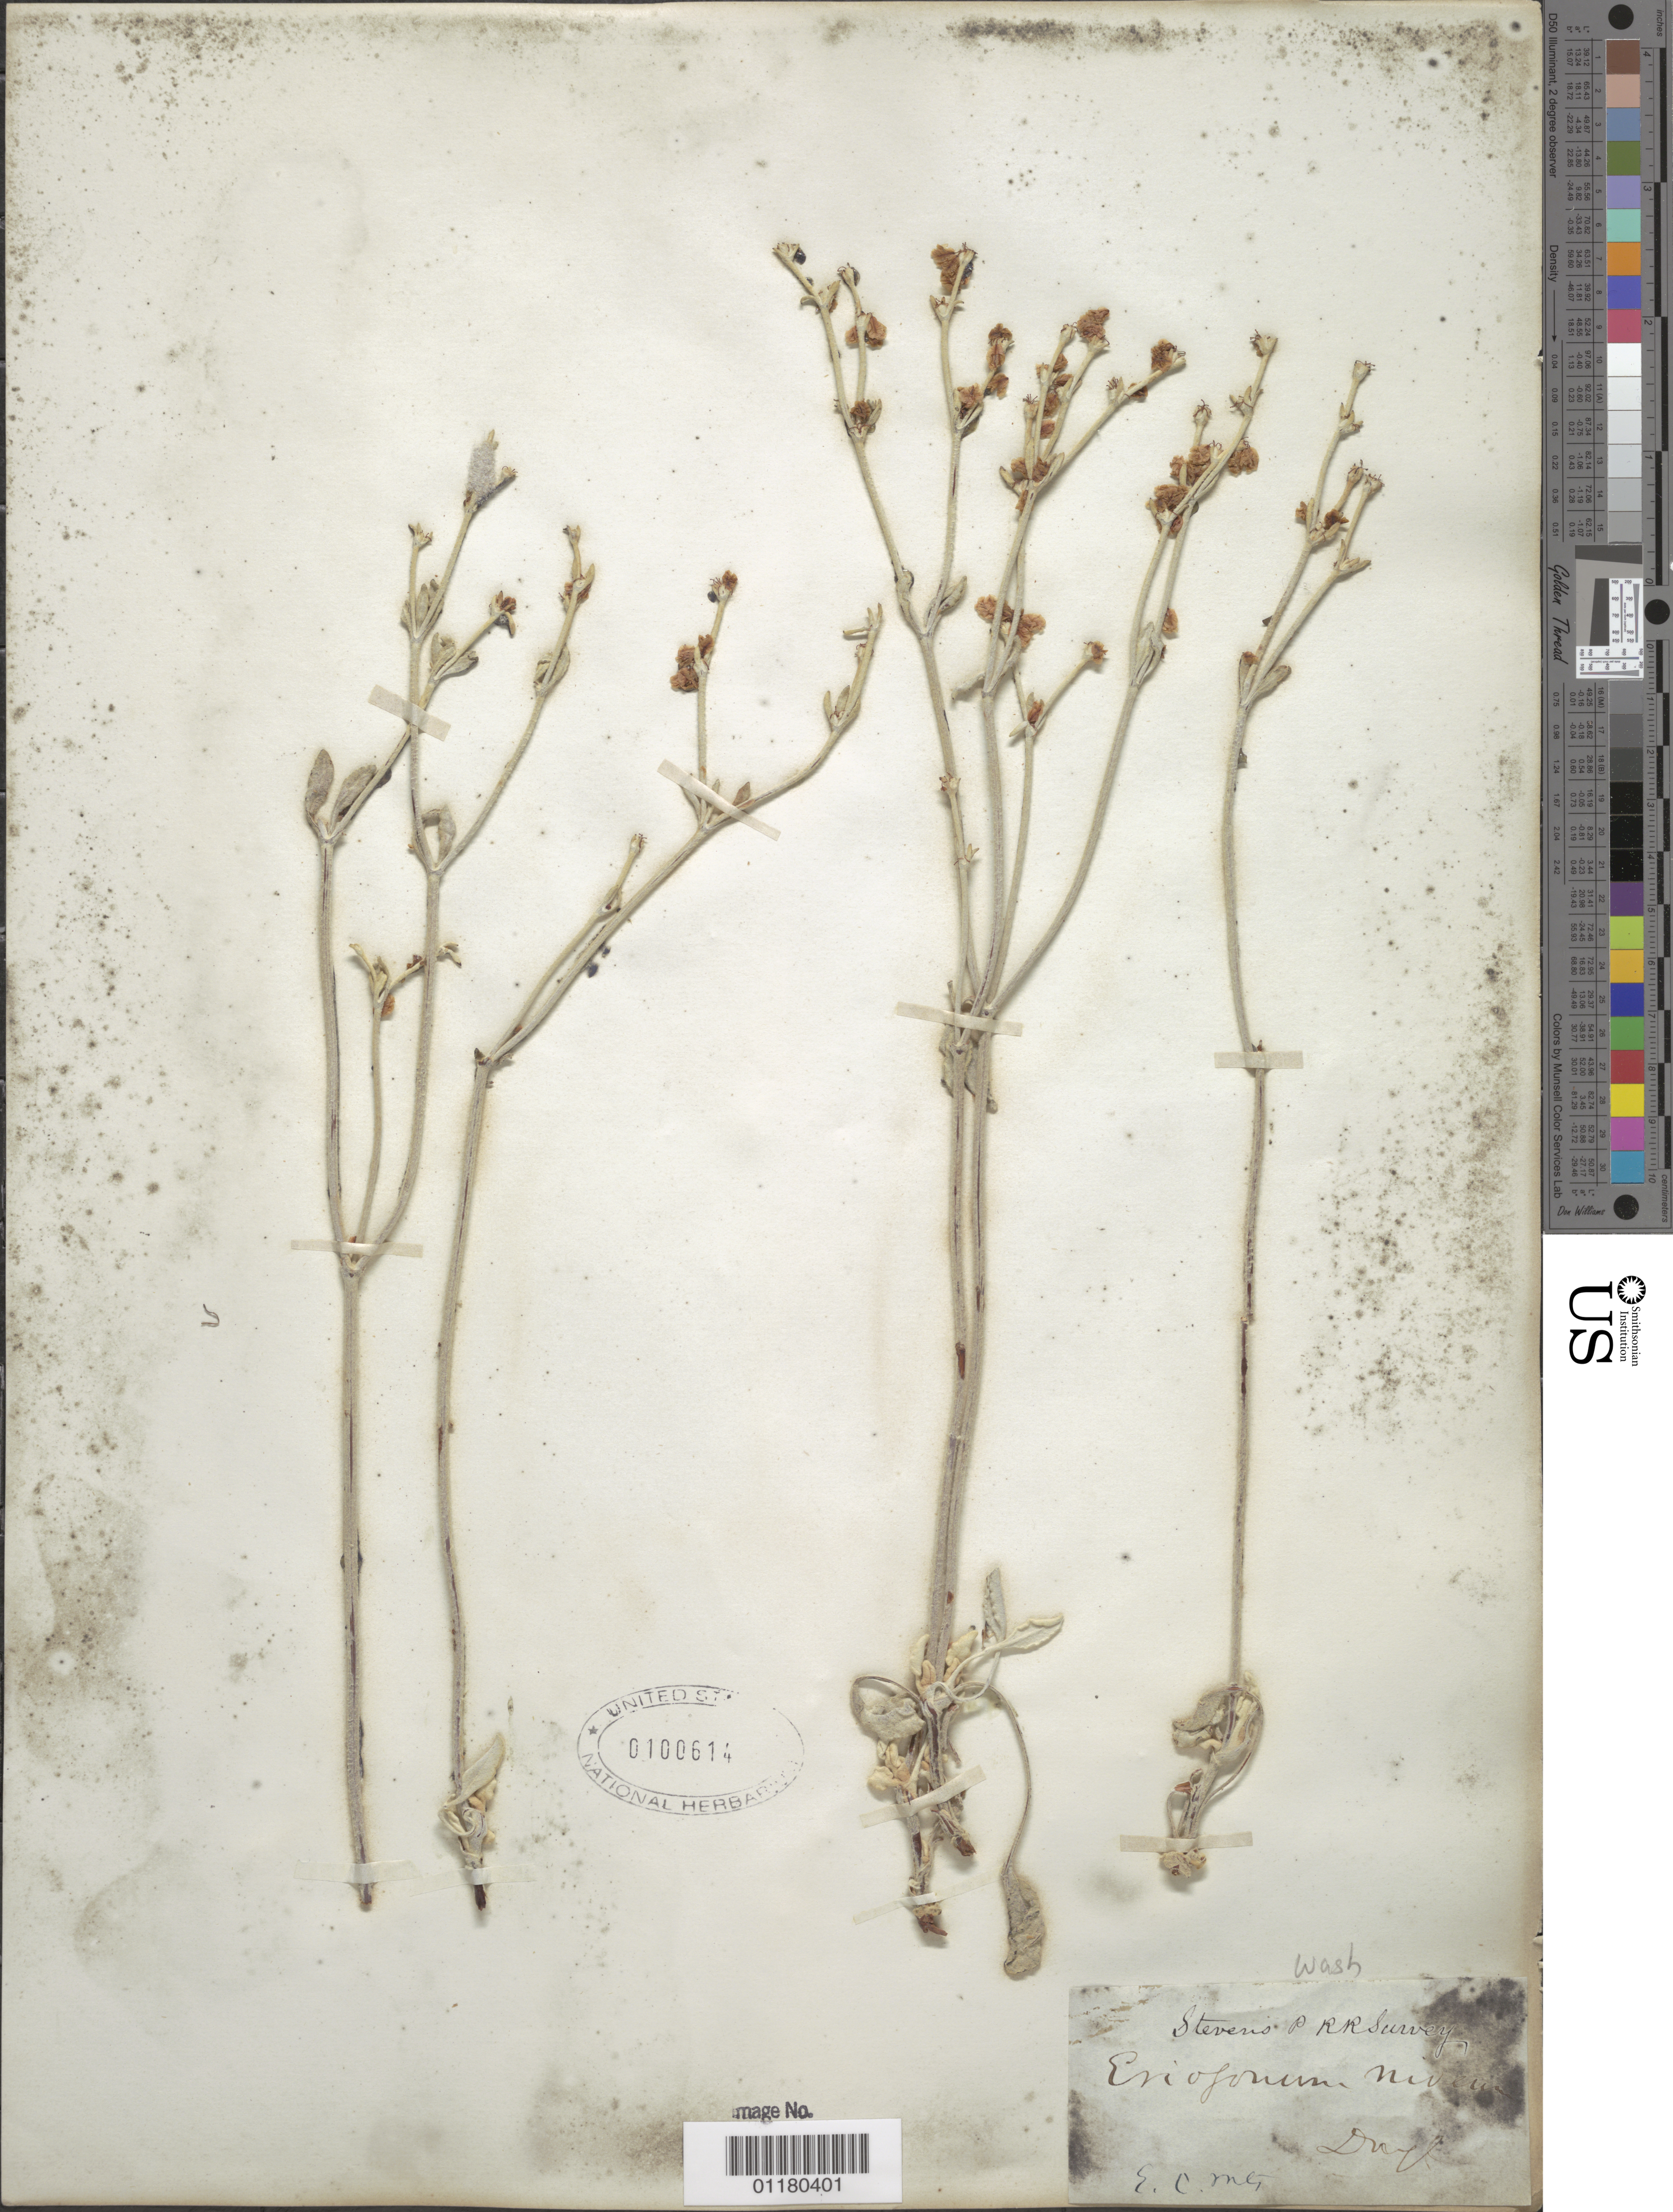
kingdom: Plantae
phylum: Tracheophyta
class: Magnoliopsida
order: Caryophyllales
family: Polygonaceae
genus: Eriogonum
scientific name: Eriogonum niverum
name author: Douglas ex Benth.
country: Canada / United States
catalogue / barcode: US 100614